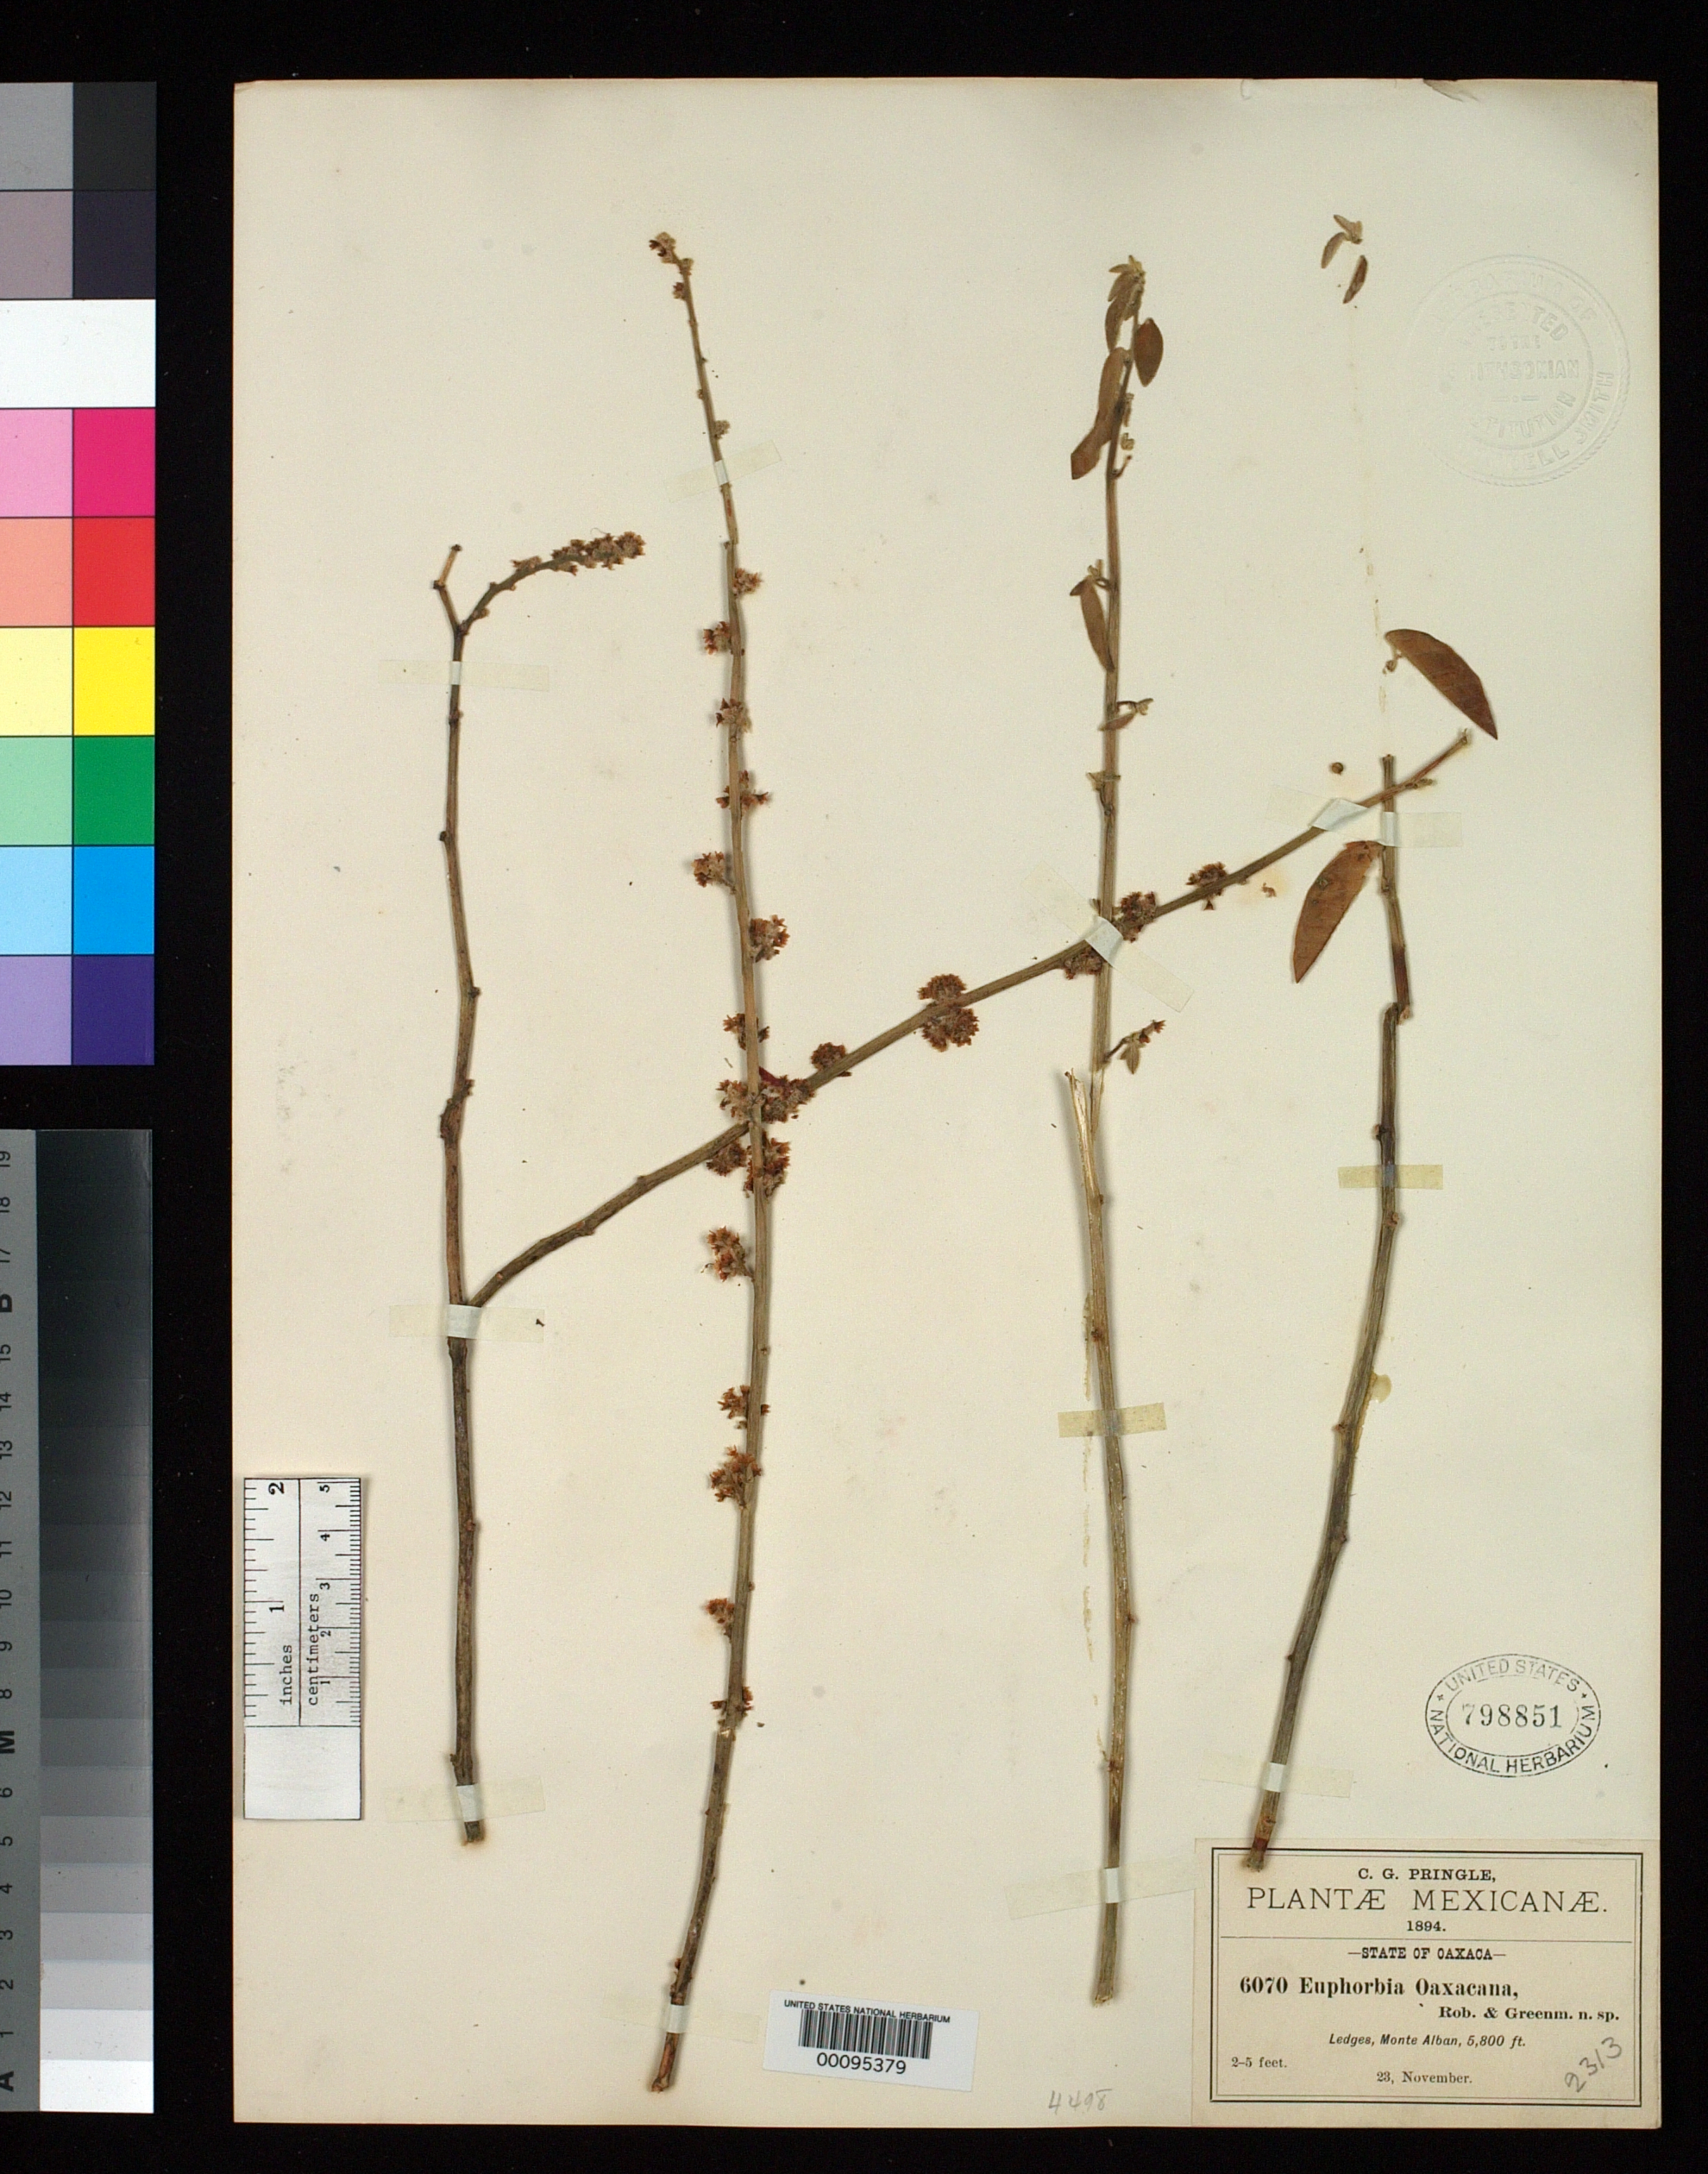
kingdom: Plantae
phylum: Tracheophyta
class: Magnoliopsida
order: Malpighiales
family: Euphorbiaceae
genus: Euphorbia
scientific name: Euphorbia oaxacana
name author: B.L. Rob. & Greenm.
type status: Isotype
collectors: C. G. Pringle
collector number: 6070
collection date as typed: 23 Nov 1894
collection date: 1894-11-23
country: Mexico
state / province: Oaxaca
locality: Monte Alban.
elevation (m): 1768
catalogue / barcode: US 798851